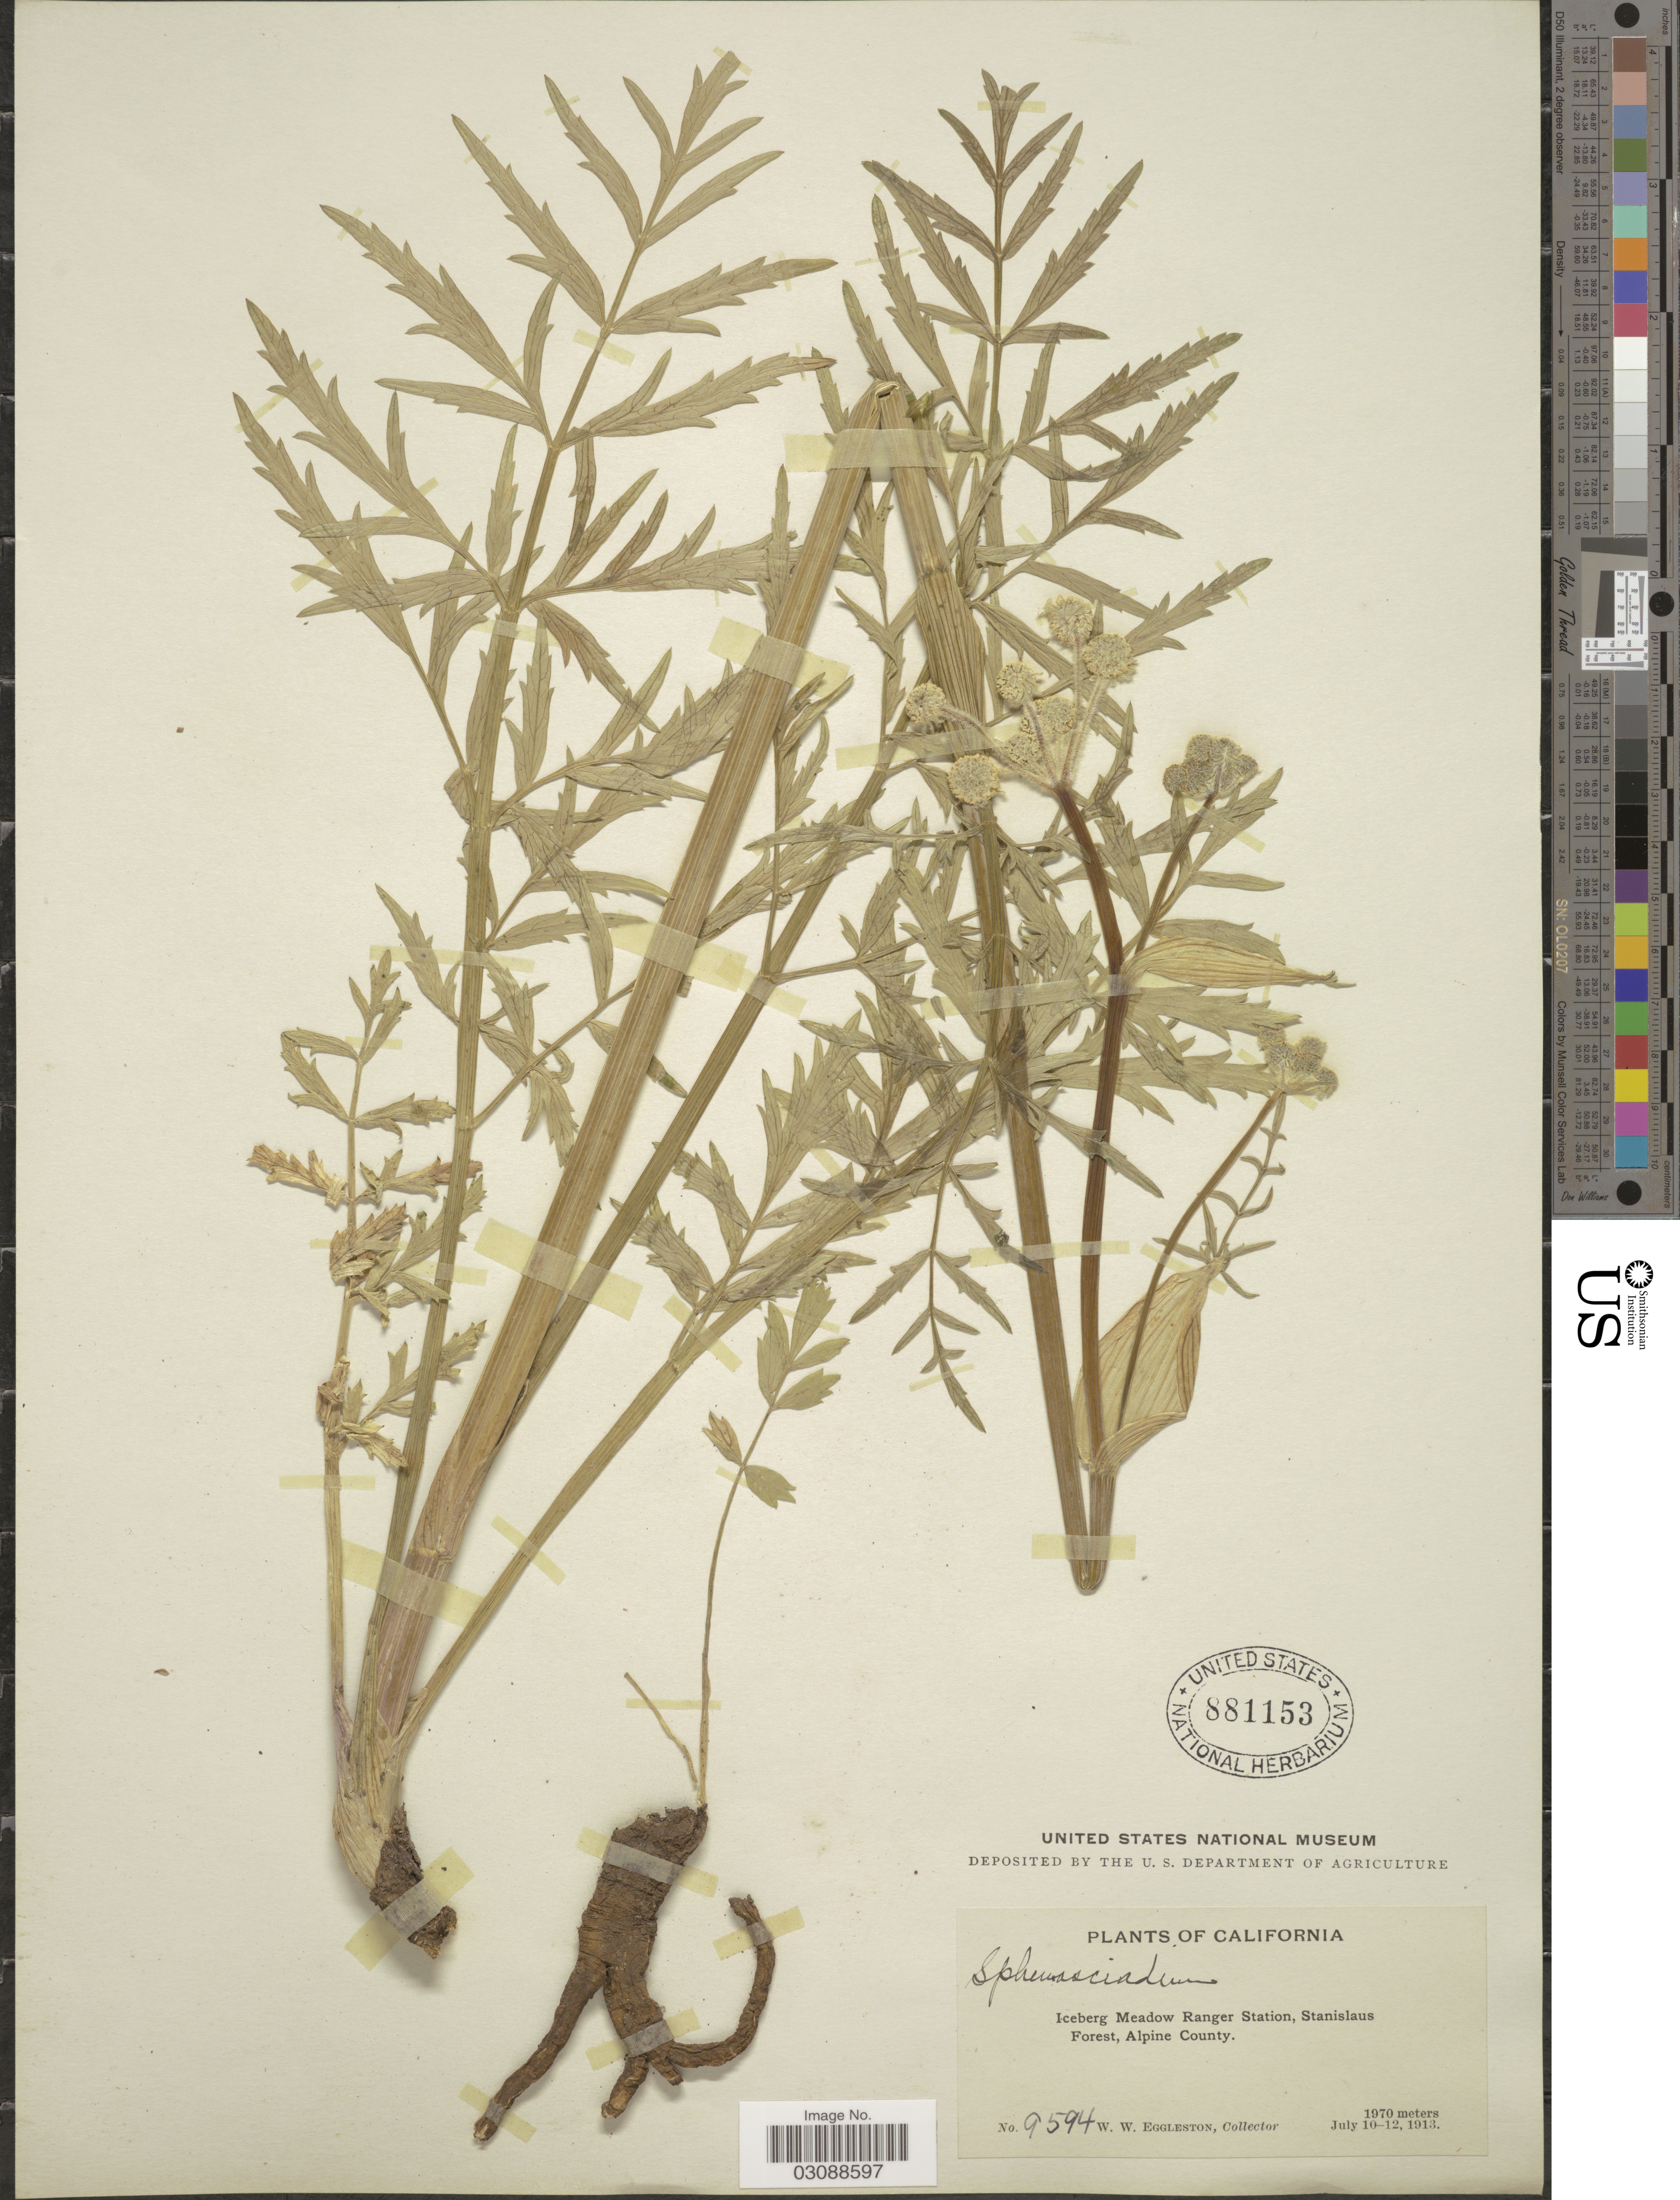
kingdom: Plantae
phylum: Tracheophyta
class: Magnoliopsida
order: Apiales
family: Apiaceae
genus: Sphenosciadium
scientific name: Sphenosciadium sp.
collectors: W. W. Eggleston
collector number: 9594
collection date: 1913-07-10/1913-07-12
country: United States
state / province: California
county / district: Alpine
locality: Iceberg Meadow Ranger Station, Stanislaus Forest, Alpine County.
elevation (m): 1970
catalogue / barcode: US 881153